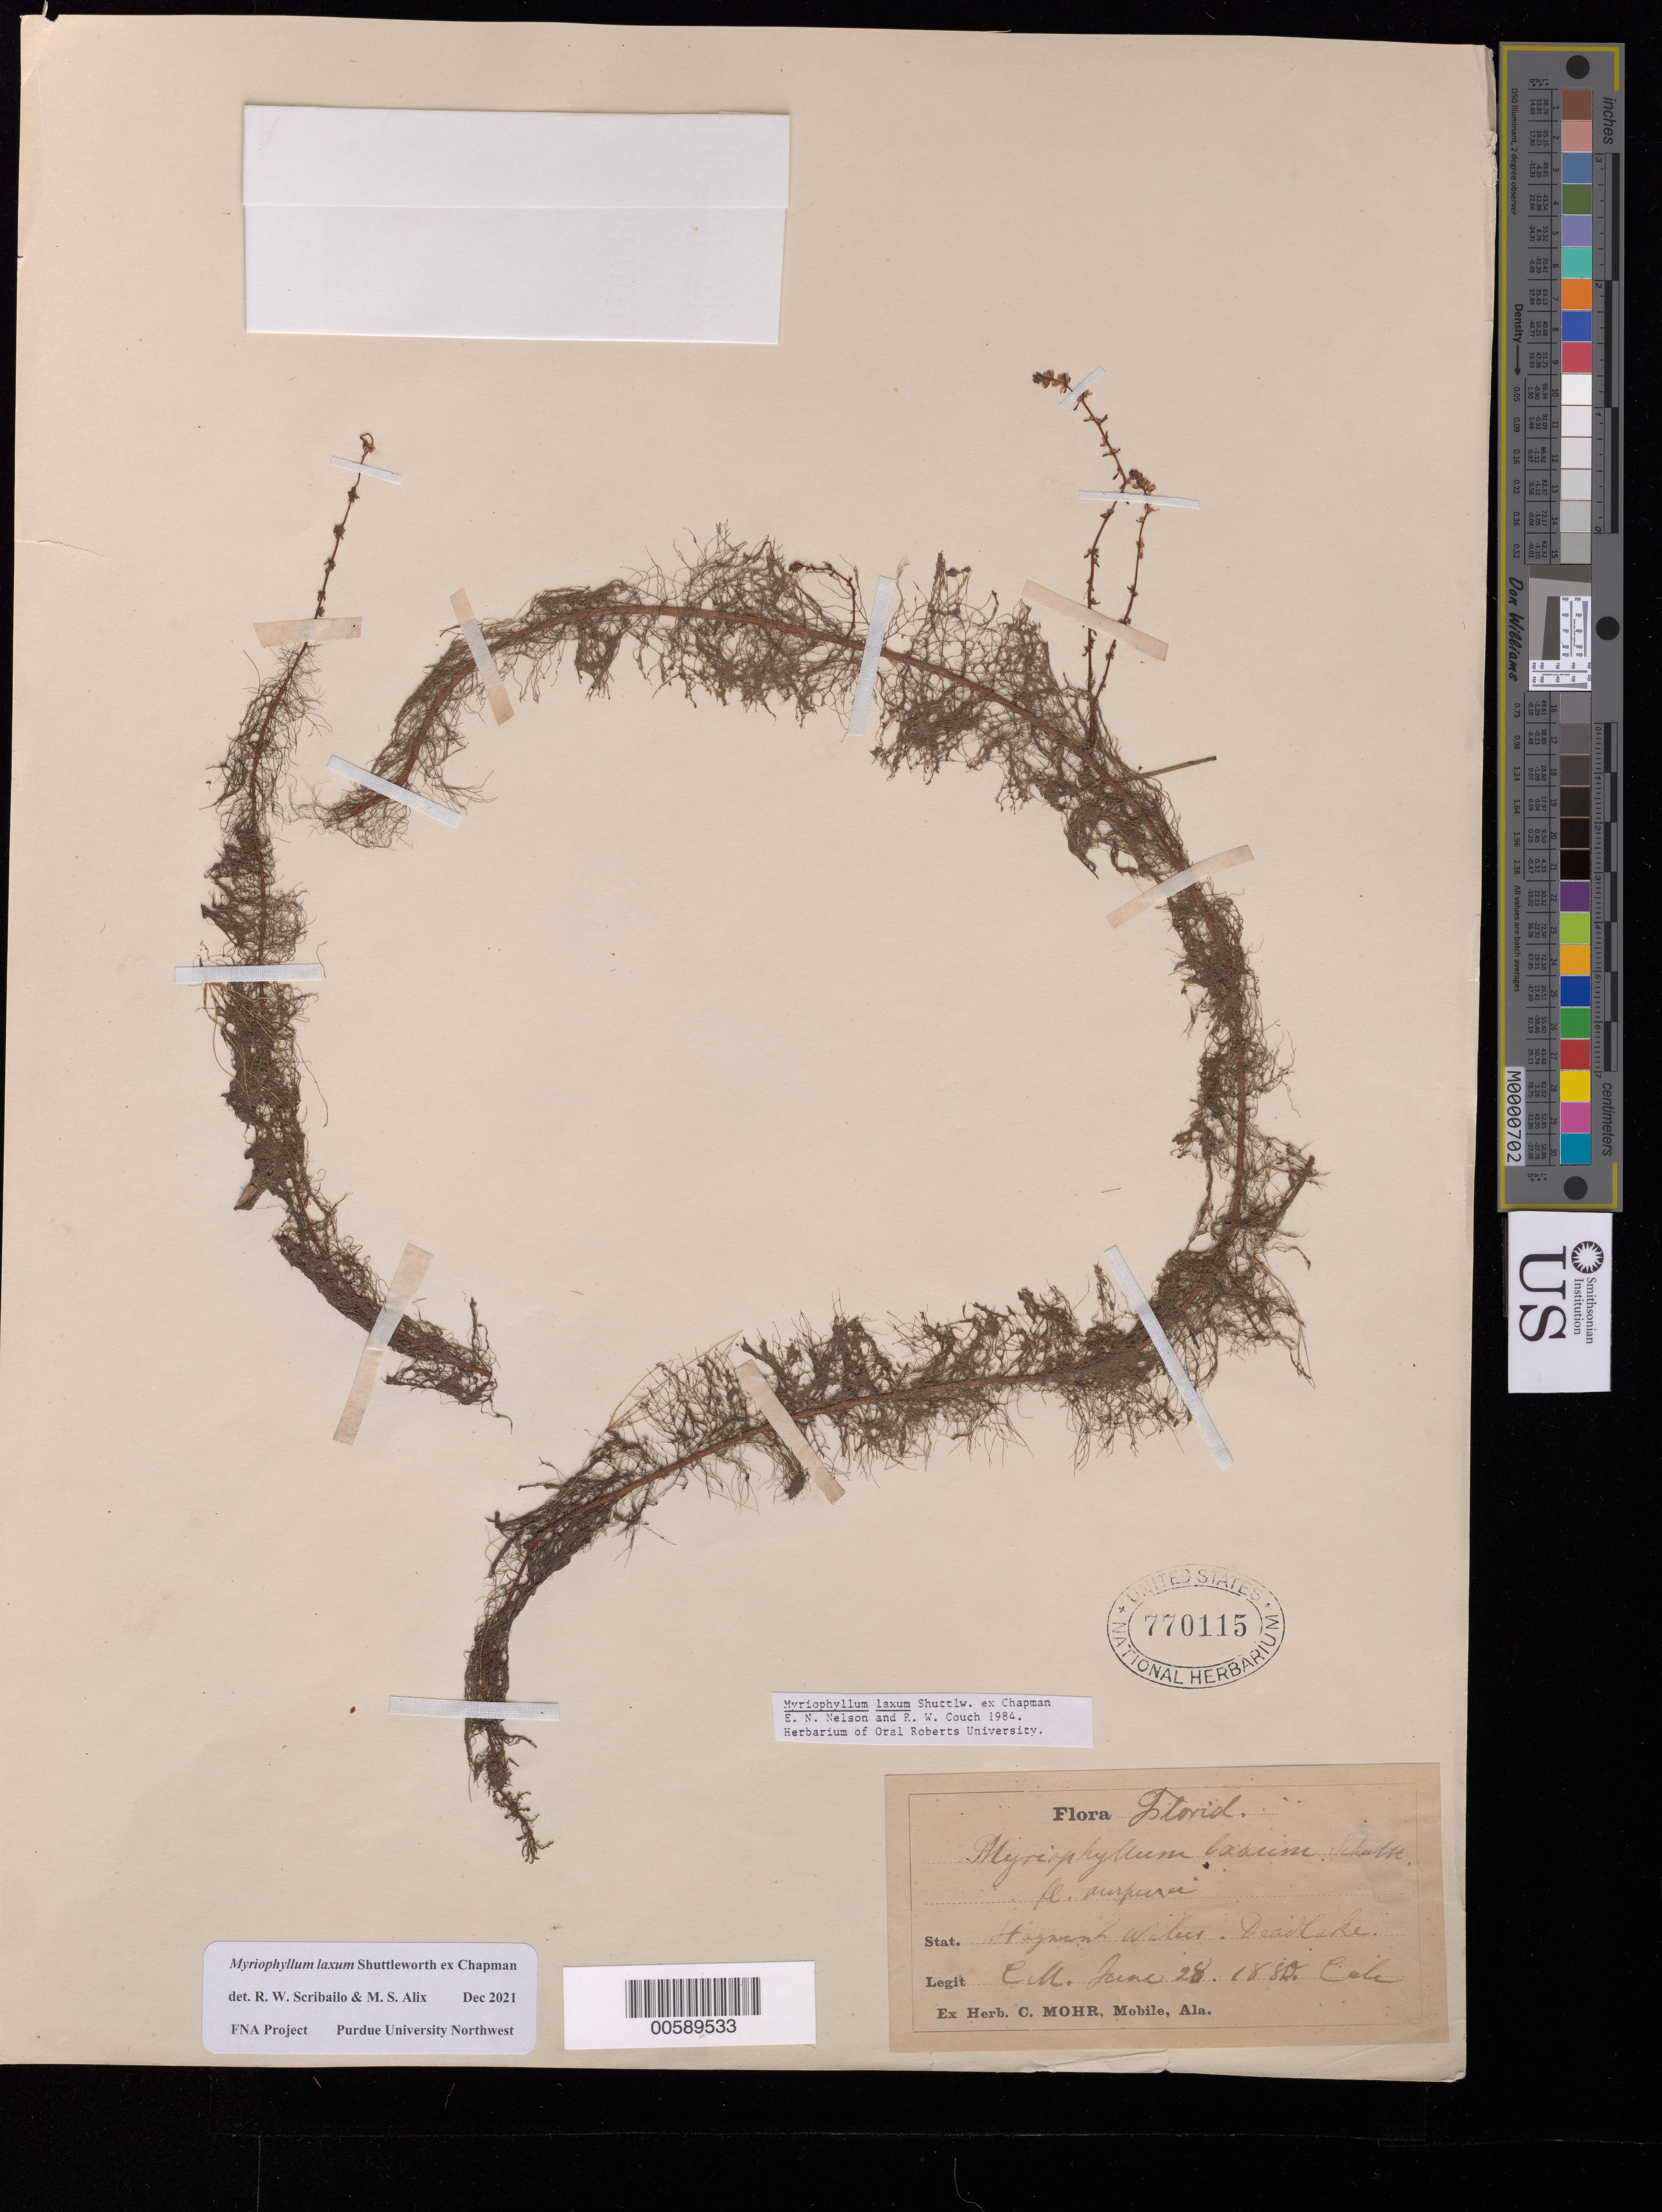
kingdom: Plantae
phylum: Tracheophyta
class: Magnoliopsida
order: Saxifragales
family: Haloragaceae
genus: Myriophyllum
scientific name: Myriophyllum laxum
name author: Shuttlw. ex Chapm.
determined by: Scribailo, R. W.; Alix, M. S.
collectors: C. T. Mohr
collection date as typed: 28 Jun 1880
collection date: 1880-06-28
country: United States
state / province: Florida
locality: Dead Lake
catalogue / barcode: US 770115